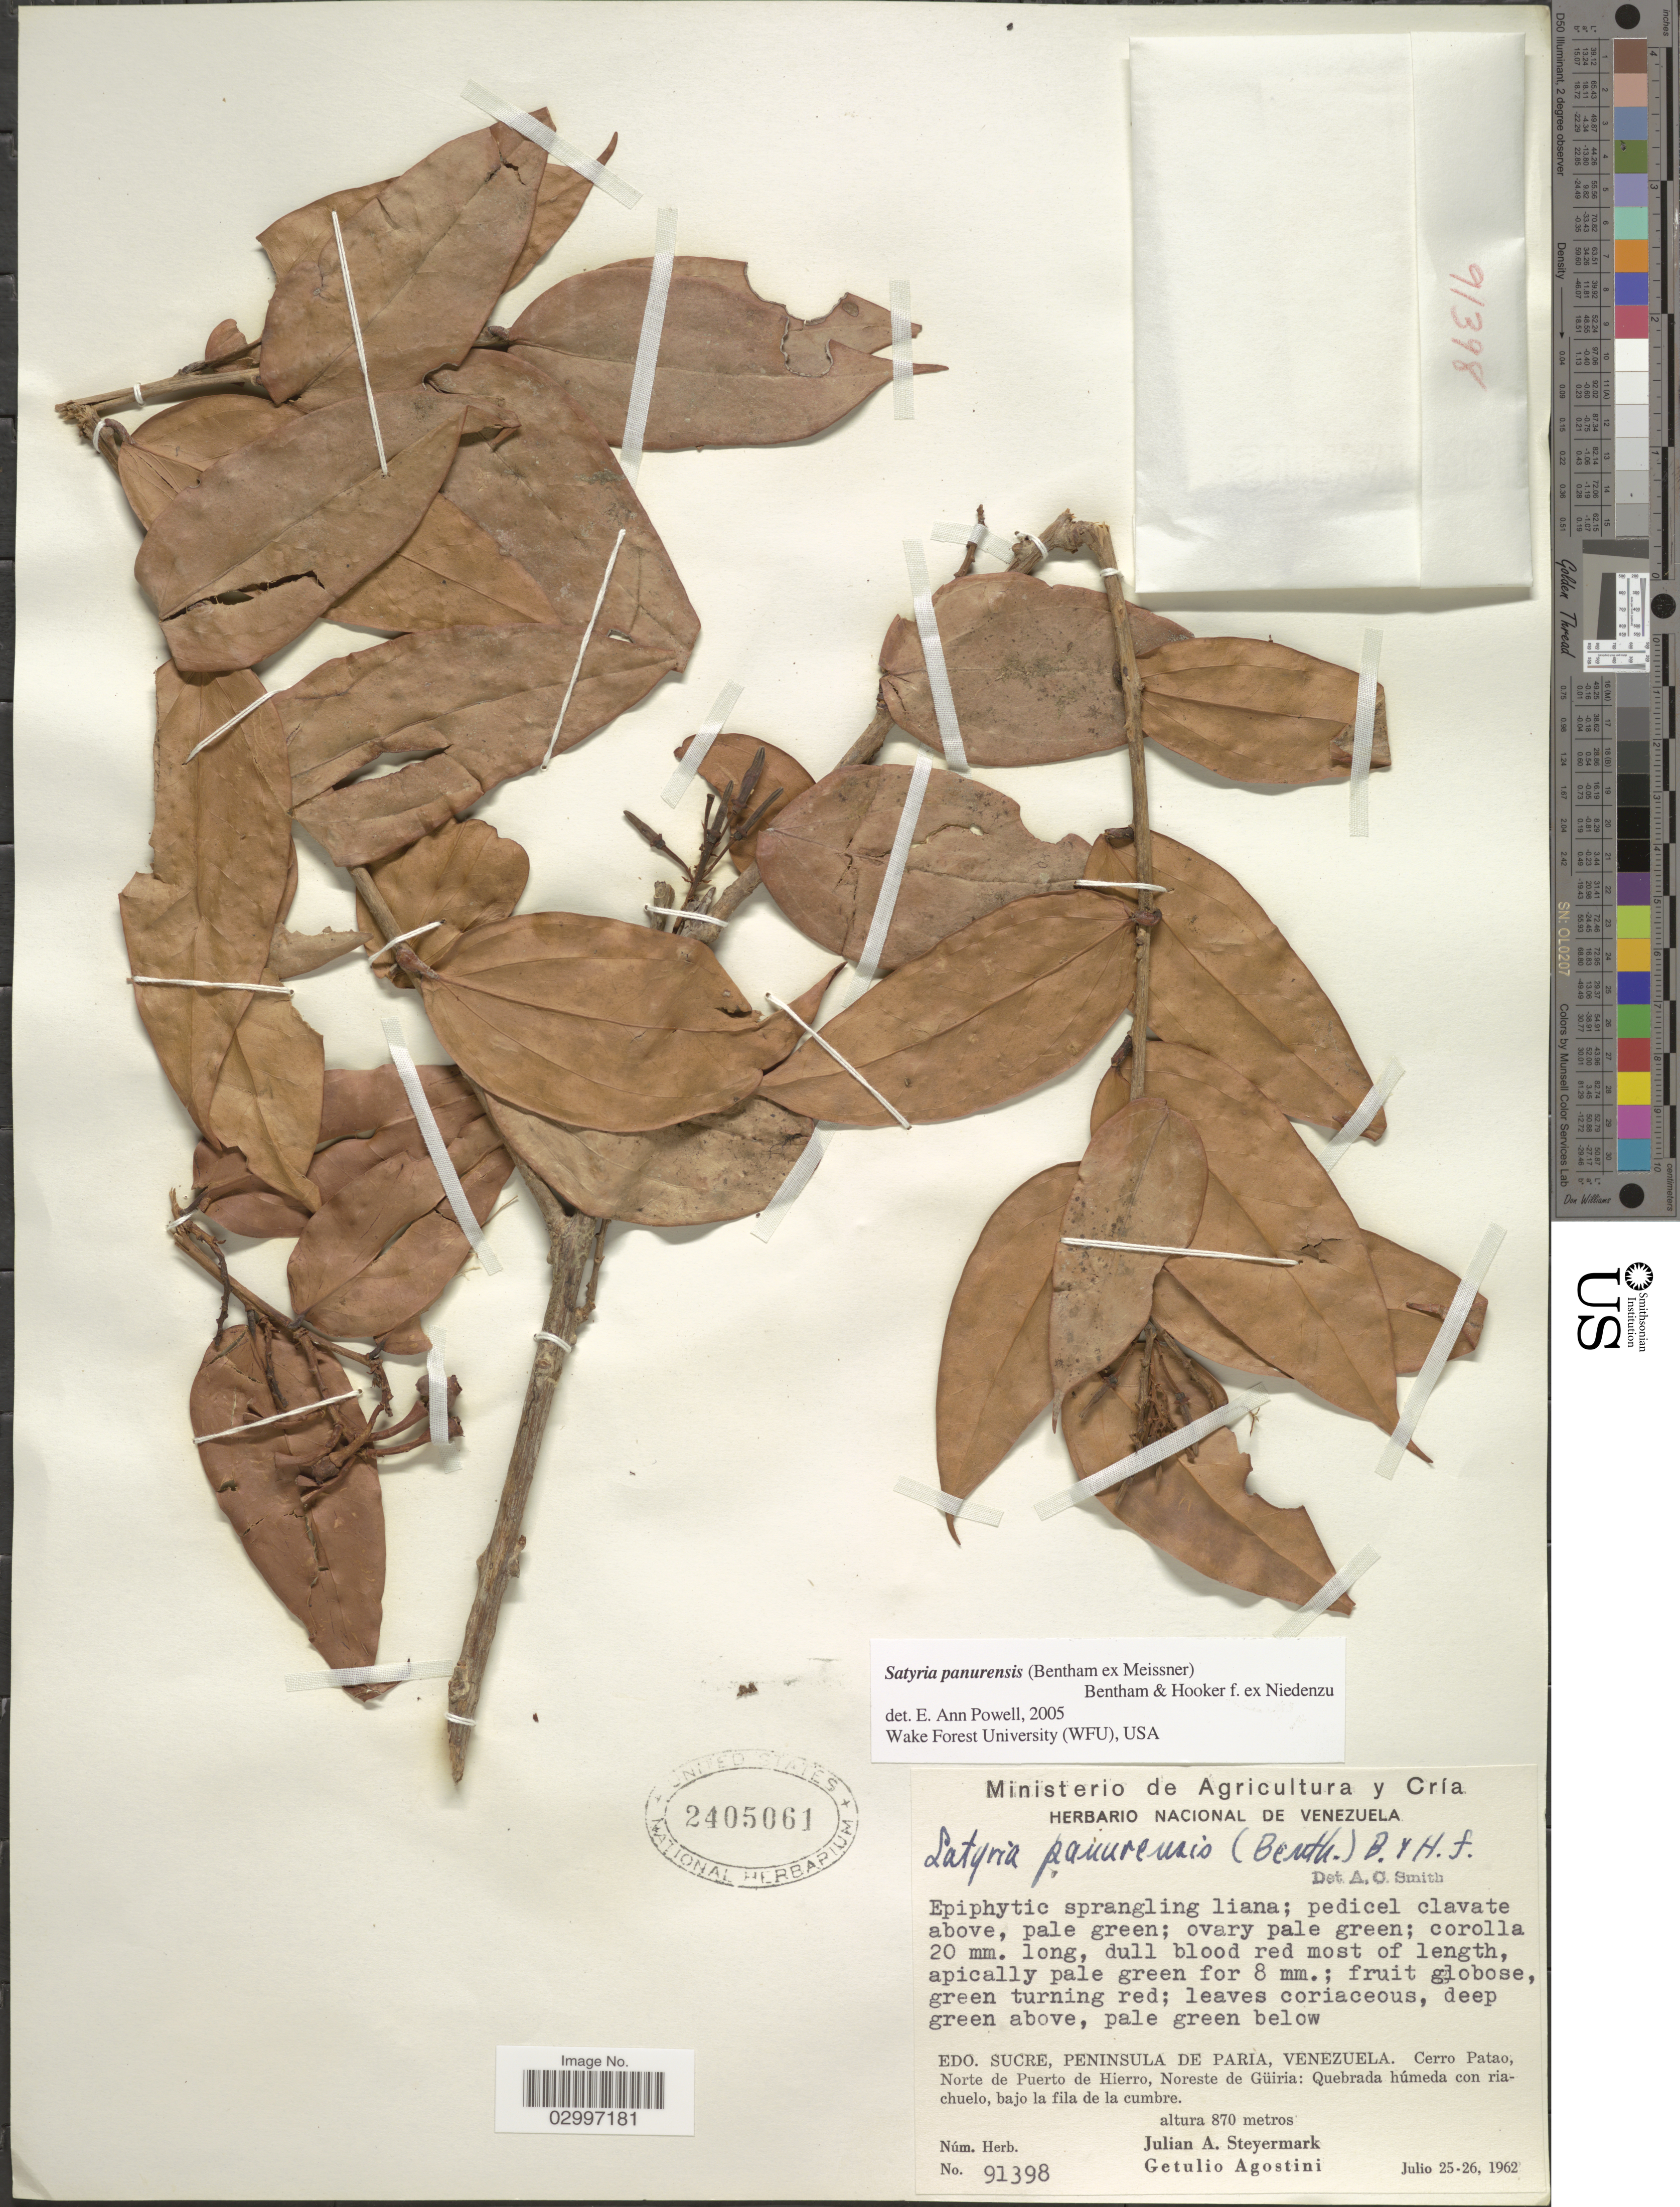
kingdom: Plantae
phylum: Tracheophyta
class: Magnoliopsida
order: Ericales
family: Ericaceae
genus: Satyria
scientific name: Satyria panurensis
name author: (Benth. ex Meisn.) Benth. & Hook. f. ex Nied.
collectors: J. Steyermark & G. Agostini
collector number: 91398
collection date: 1962-07-25/1962-07-26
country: Venezuela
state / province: Sucre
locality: Peninsula De Paria: Cerro Patao, Norte de Puerto de Hierro, Noreste de Güiria: Quebrada húmeda con riachuelo, bajo la fila de la cumbre.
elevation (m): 870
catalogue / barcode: US 2405061